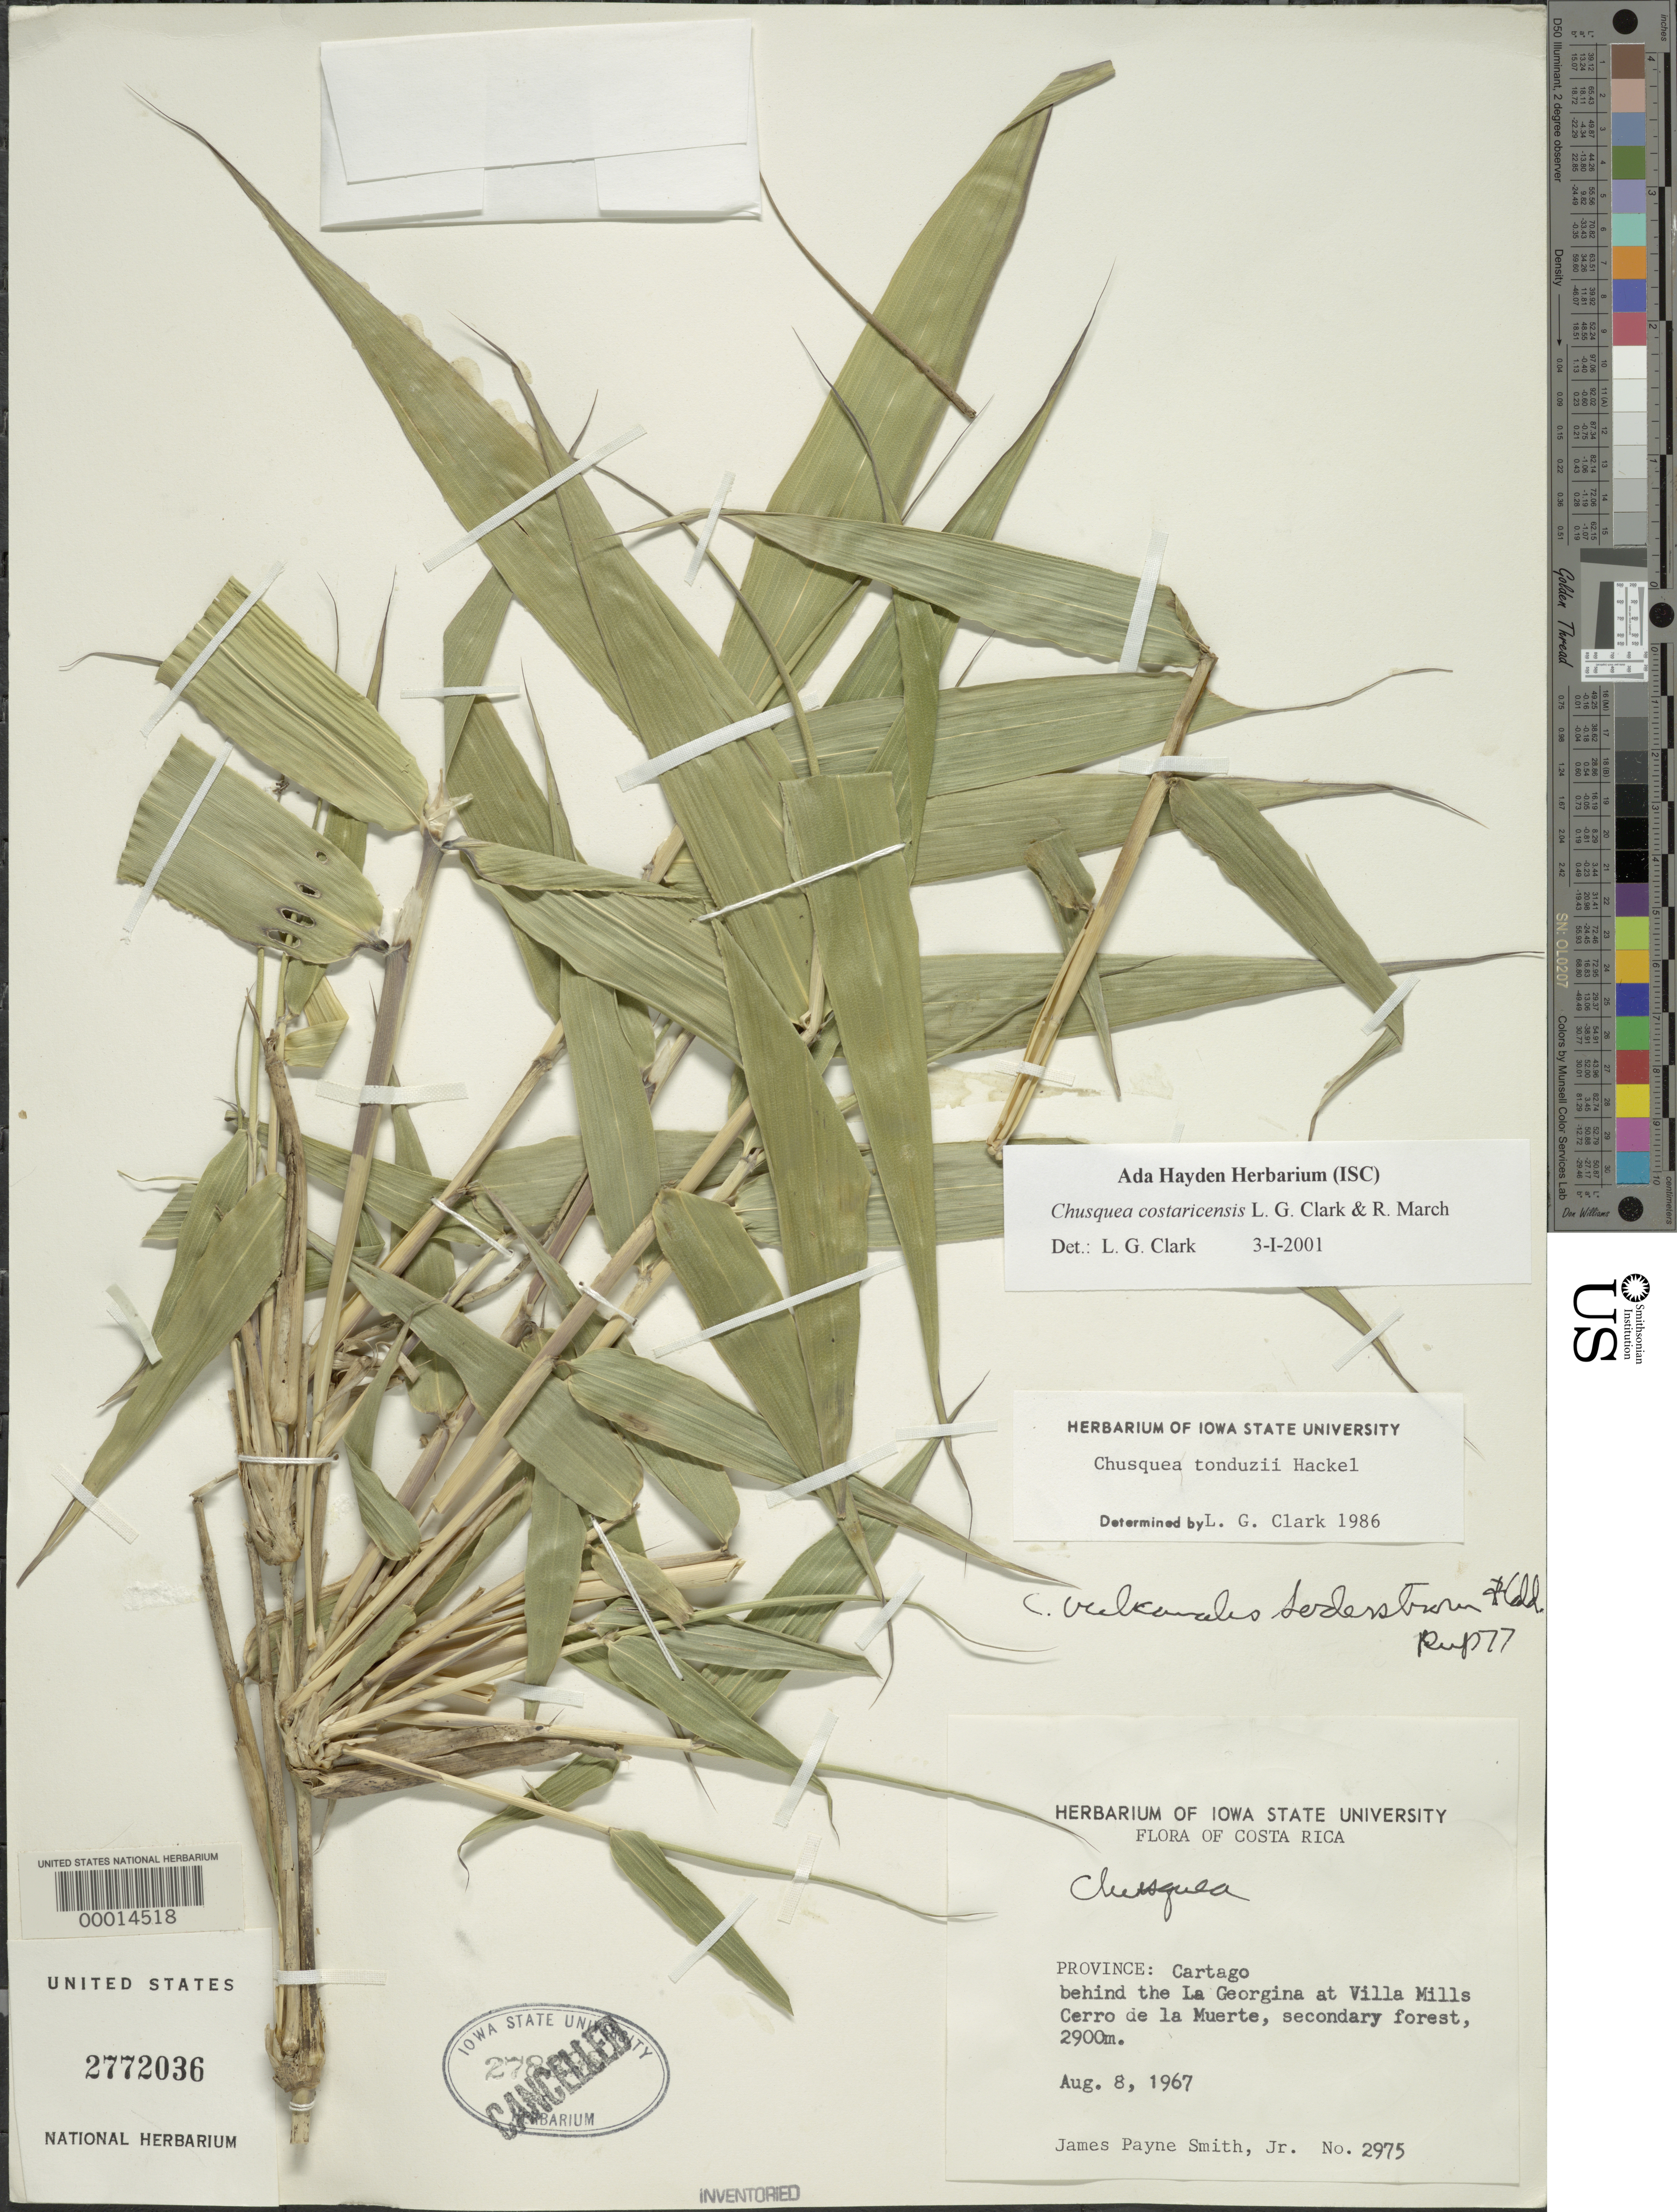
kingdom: Plantae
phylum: Tracheophyta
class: Liliopsida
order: Poales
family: Poaceae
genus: Chusquea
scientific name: Chusquea costaricensis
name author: L.G. Clark & March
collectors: J. P. Smith Jr.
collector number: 2975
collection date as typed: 08 Aug 1967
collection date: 1967-08-08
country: Costa Rica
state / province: Cartago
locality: Villa Mills, Cerro de la Muerte, La Georgina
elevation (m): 2900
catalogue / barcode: US 2772036